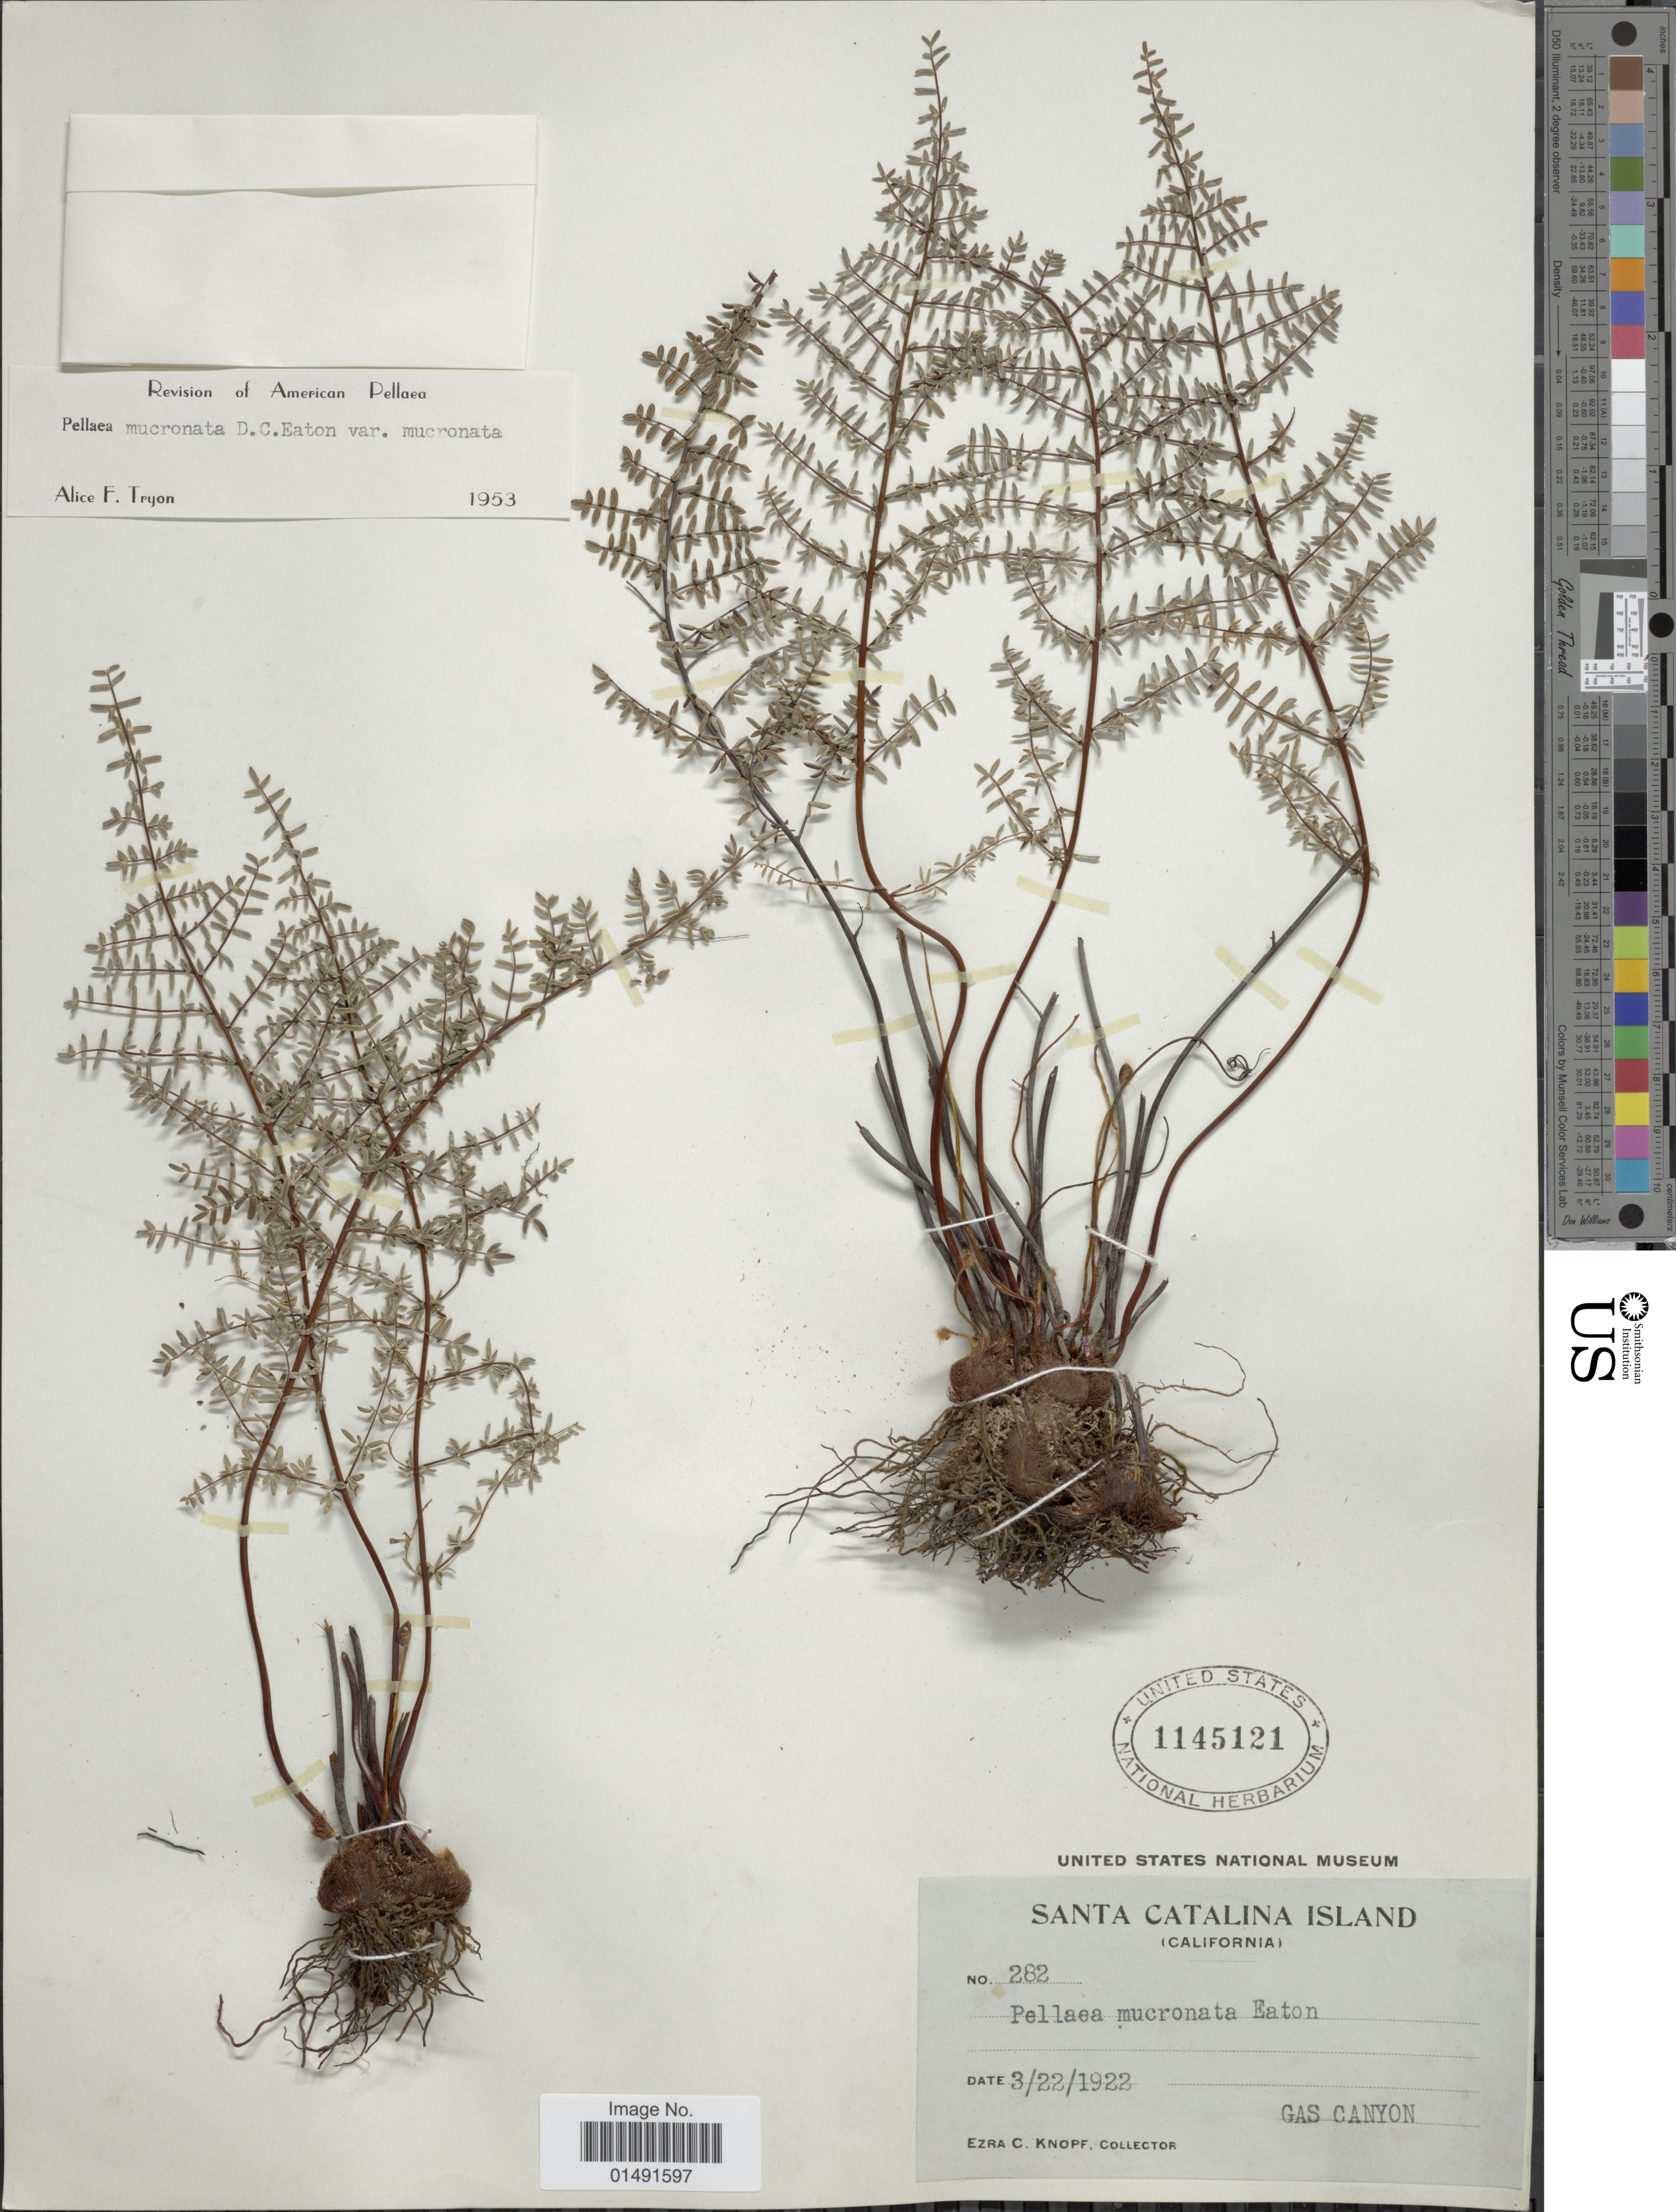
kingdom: Plantae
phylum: Tracheophyta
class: Polypodiopsida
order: Polypodiales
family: Pteridaceae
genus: Pellaea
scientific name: Pellaea mucronata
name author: (D.C. Eaton) D.C. Eaton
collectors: E. Knopf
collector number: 282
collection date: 1922-03-22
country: United States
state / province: California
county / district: Los Angeles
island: Santa Catalina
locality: Santa Catalina Island, Gas Canyon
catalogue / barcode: US 1145121